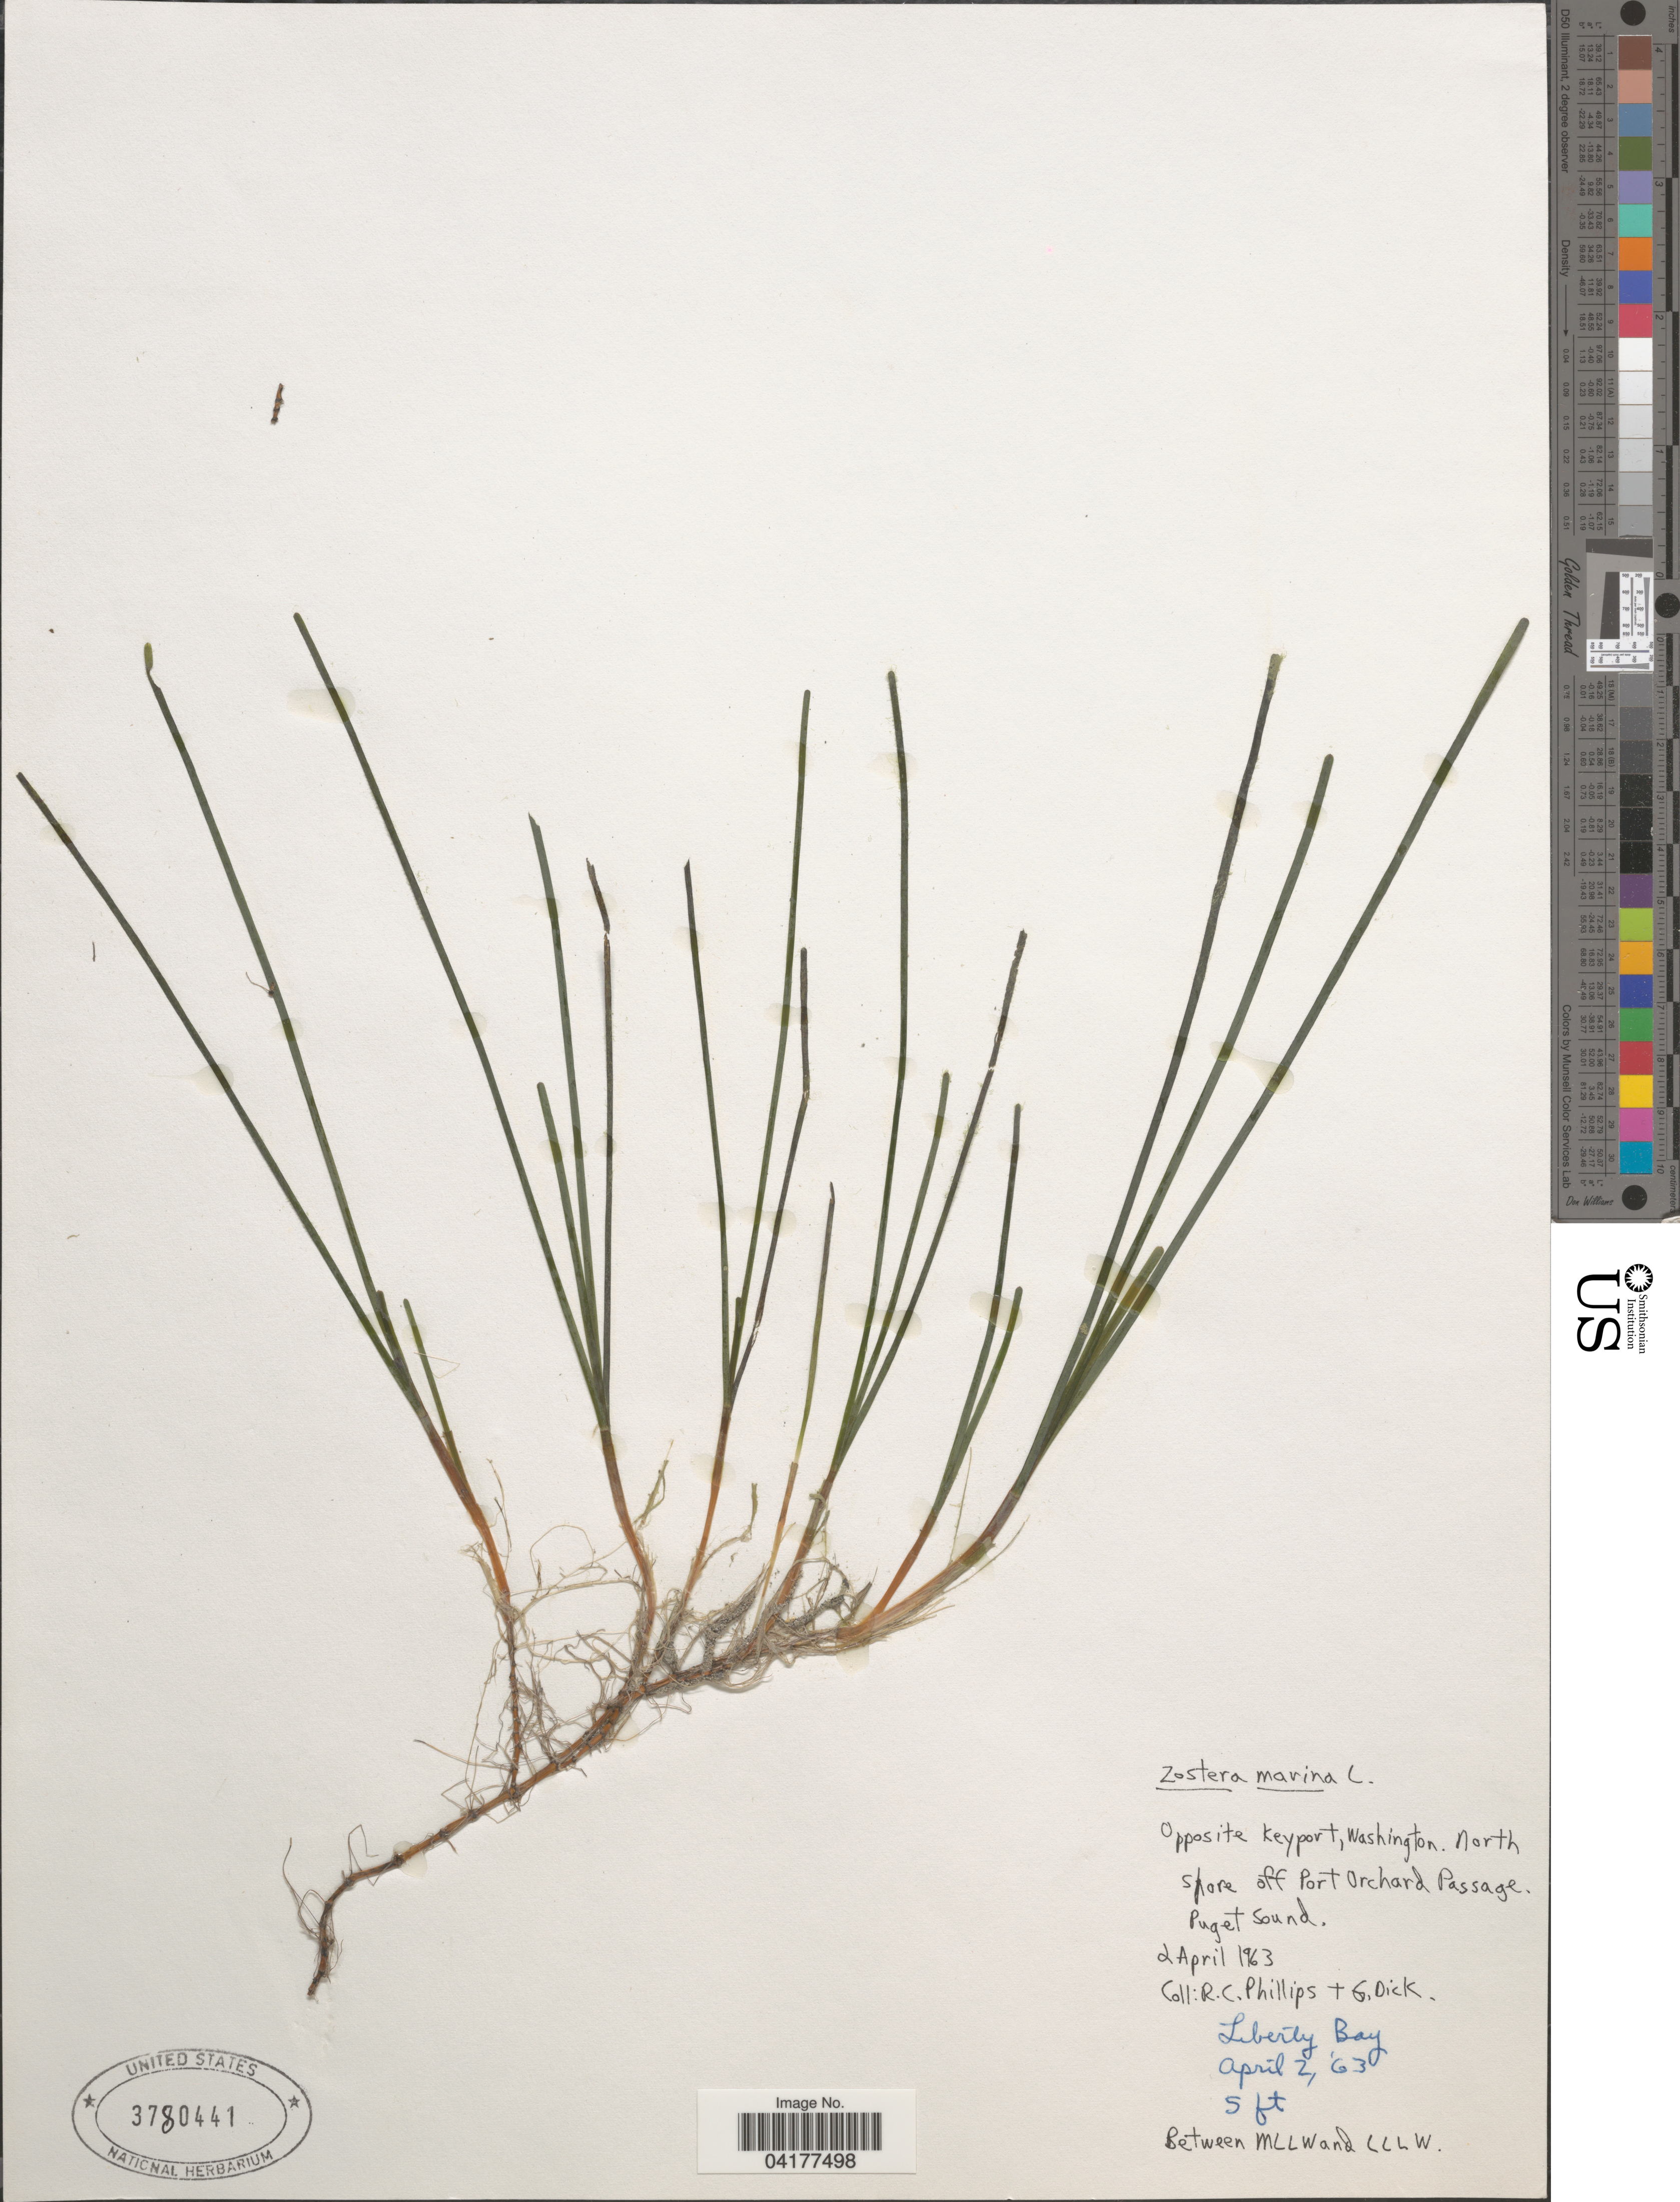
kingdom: Plantae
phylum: Tracheophyta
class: Liliopsida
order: Alismatales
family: Zosteraceae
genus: Zostera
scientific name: Zostera marina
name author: L.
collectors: R. C. Phillips & G. Dick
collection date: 1963-04-02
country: United States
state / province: Washington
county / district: King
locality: Opposite Keyport. North shore off Port Orchard Passage. Puget Sound. Liberty Bay. Between MLLW and LLLW.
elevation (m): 2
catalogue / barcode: US 3780441